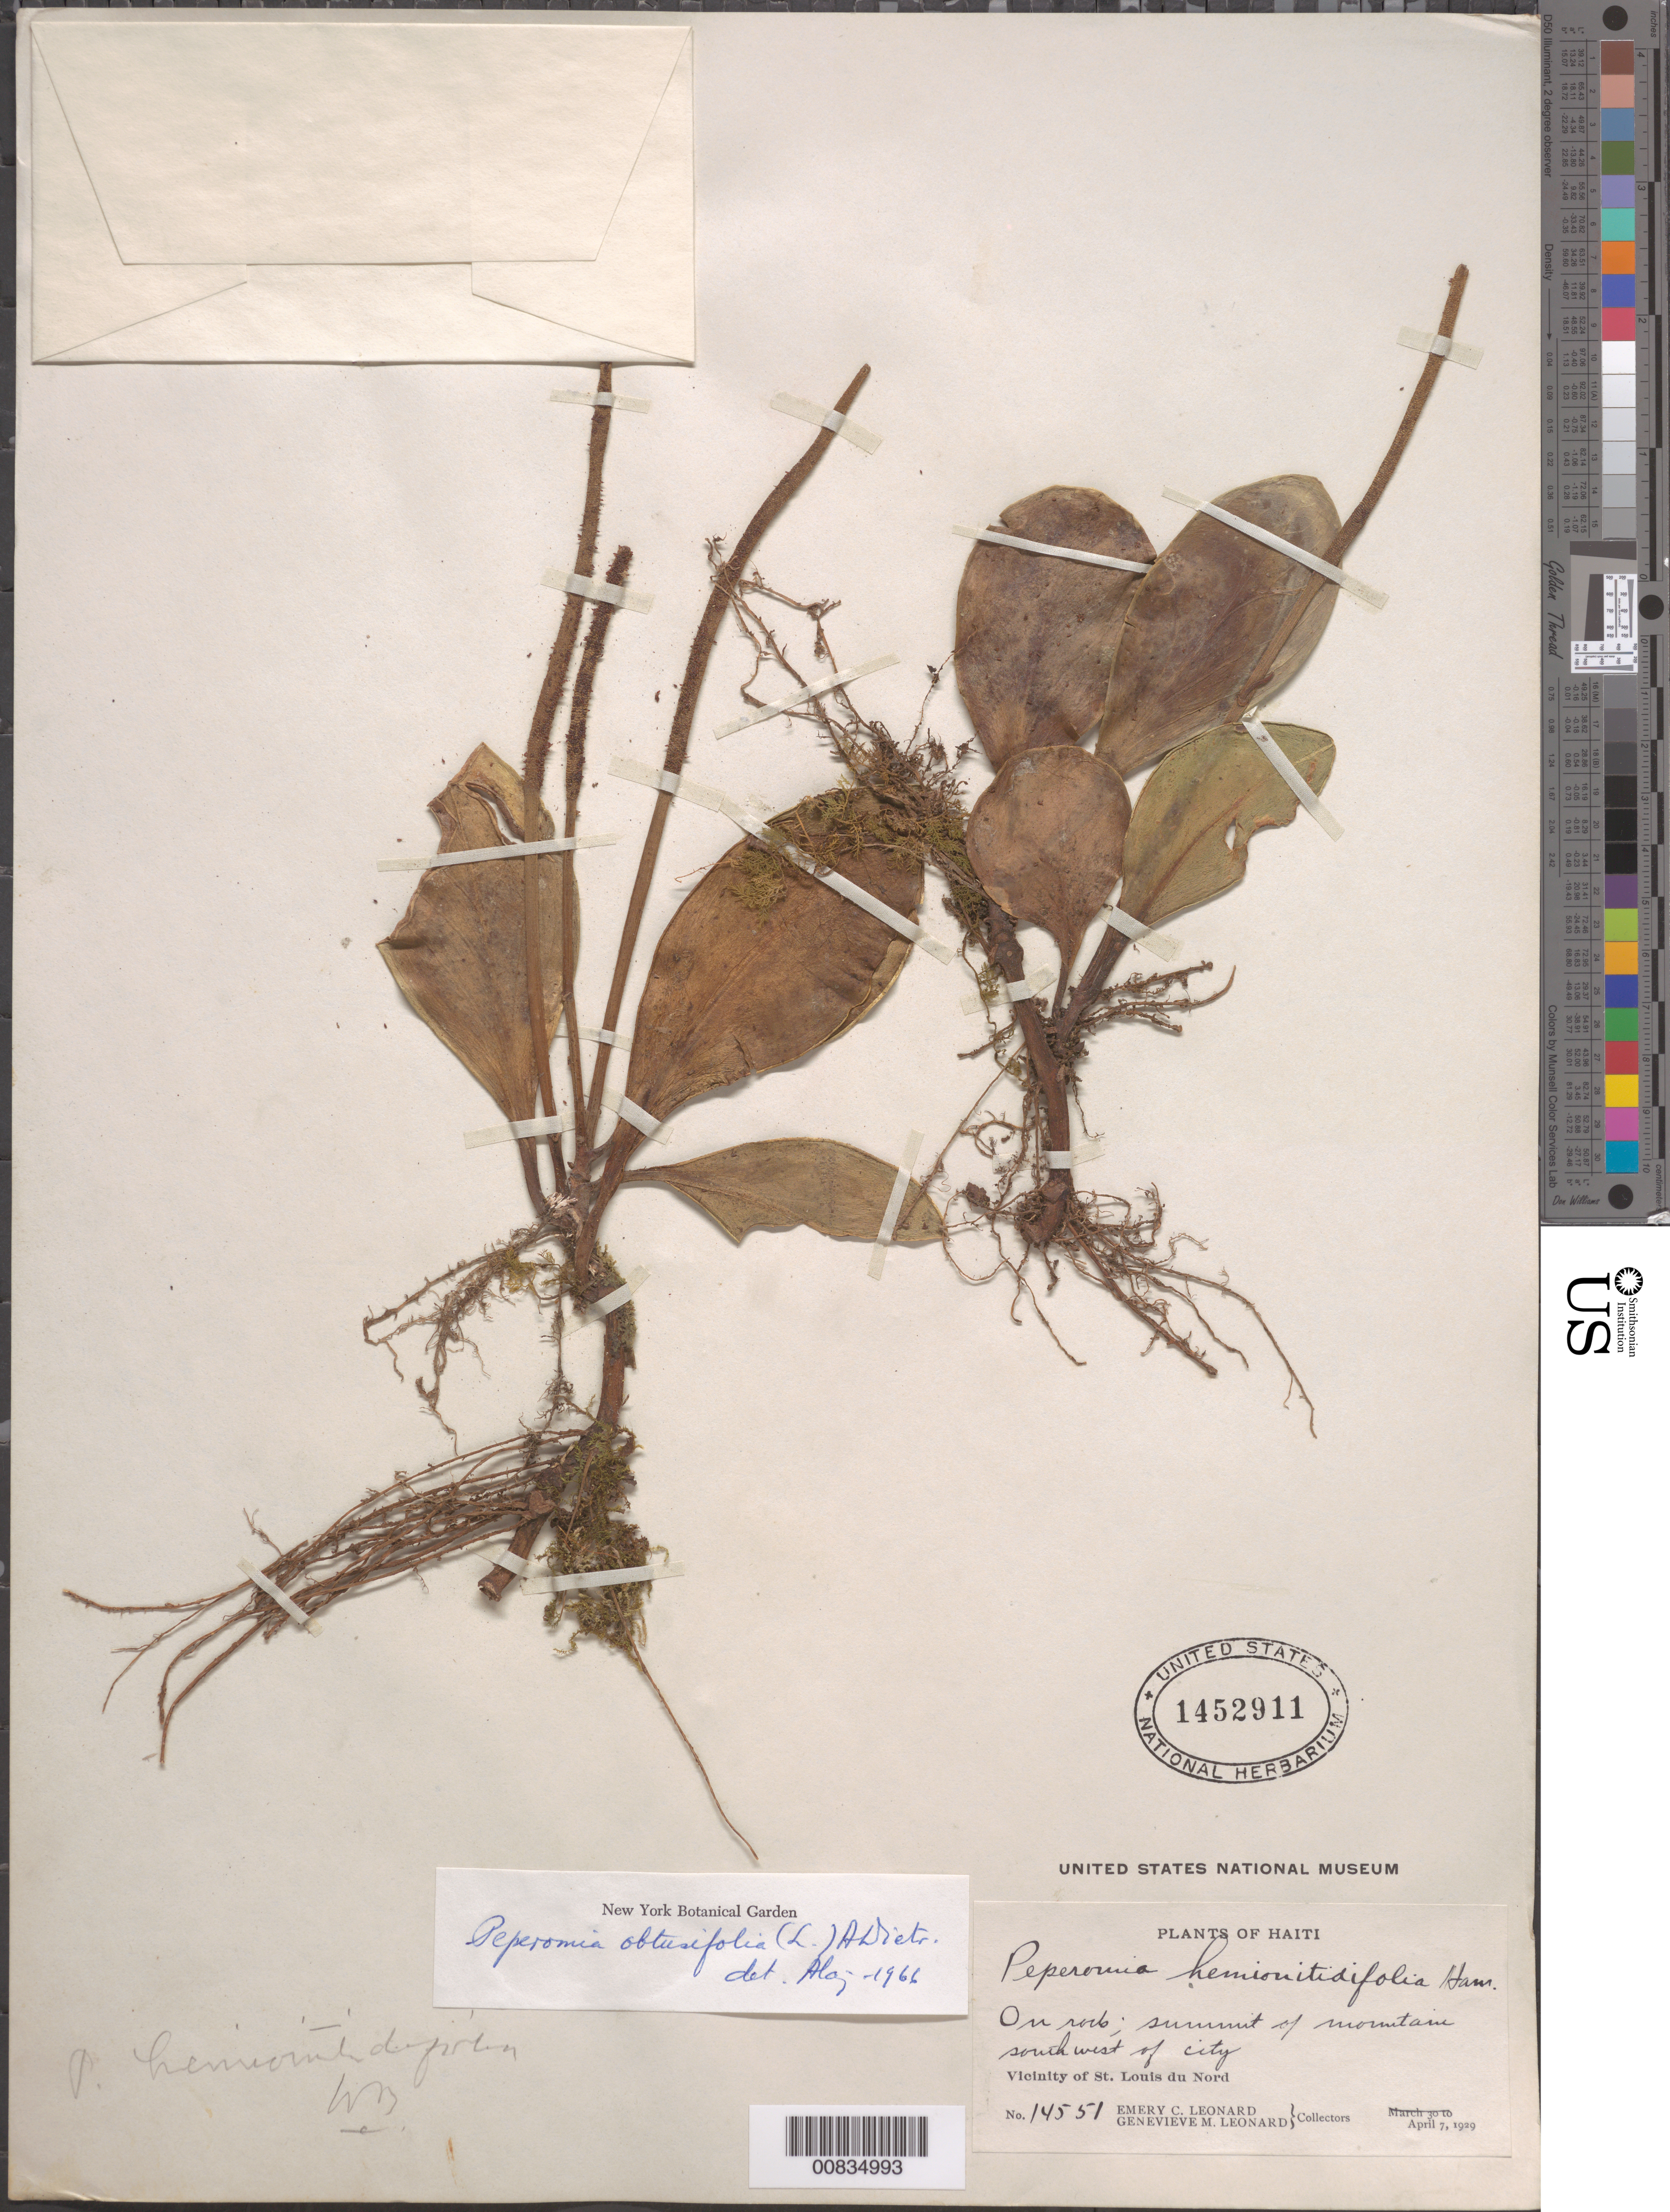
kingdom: Plantae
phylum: Tracheophyta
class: Magnoliopsida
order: Piperales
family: Piperaceae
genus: Peperomia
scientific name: Peperomia obtusifolia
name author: (L.) A. Dietr.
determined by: Liogier, Alain H.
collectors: E. C. Leonard & G. M. Leonard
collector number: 14551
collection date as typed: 07 Apr 1929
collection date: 1929-04-07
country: Haiti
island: Hispaniola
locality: Vicinity of St. Louis du Nord. Summit of mountain southwest of city.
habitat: On rocks.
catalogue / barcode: US 1452911